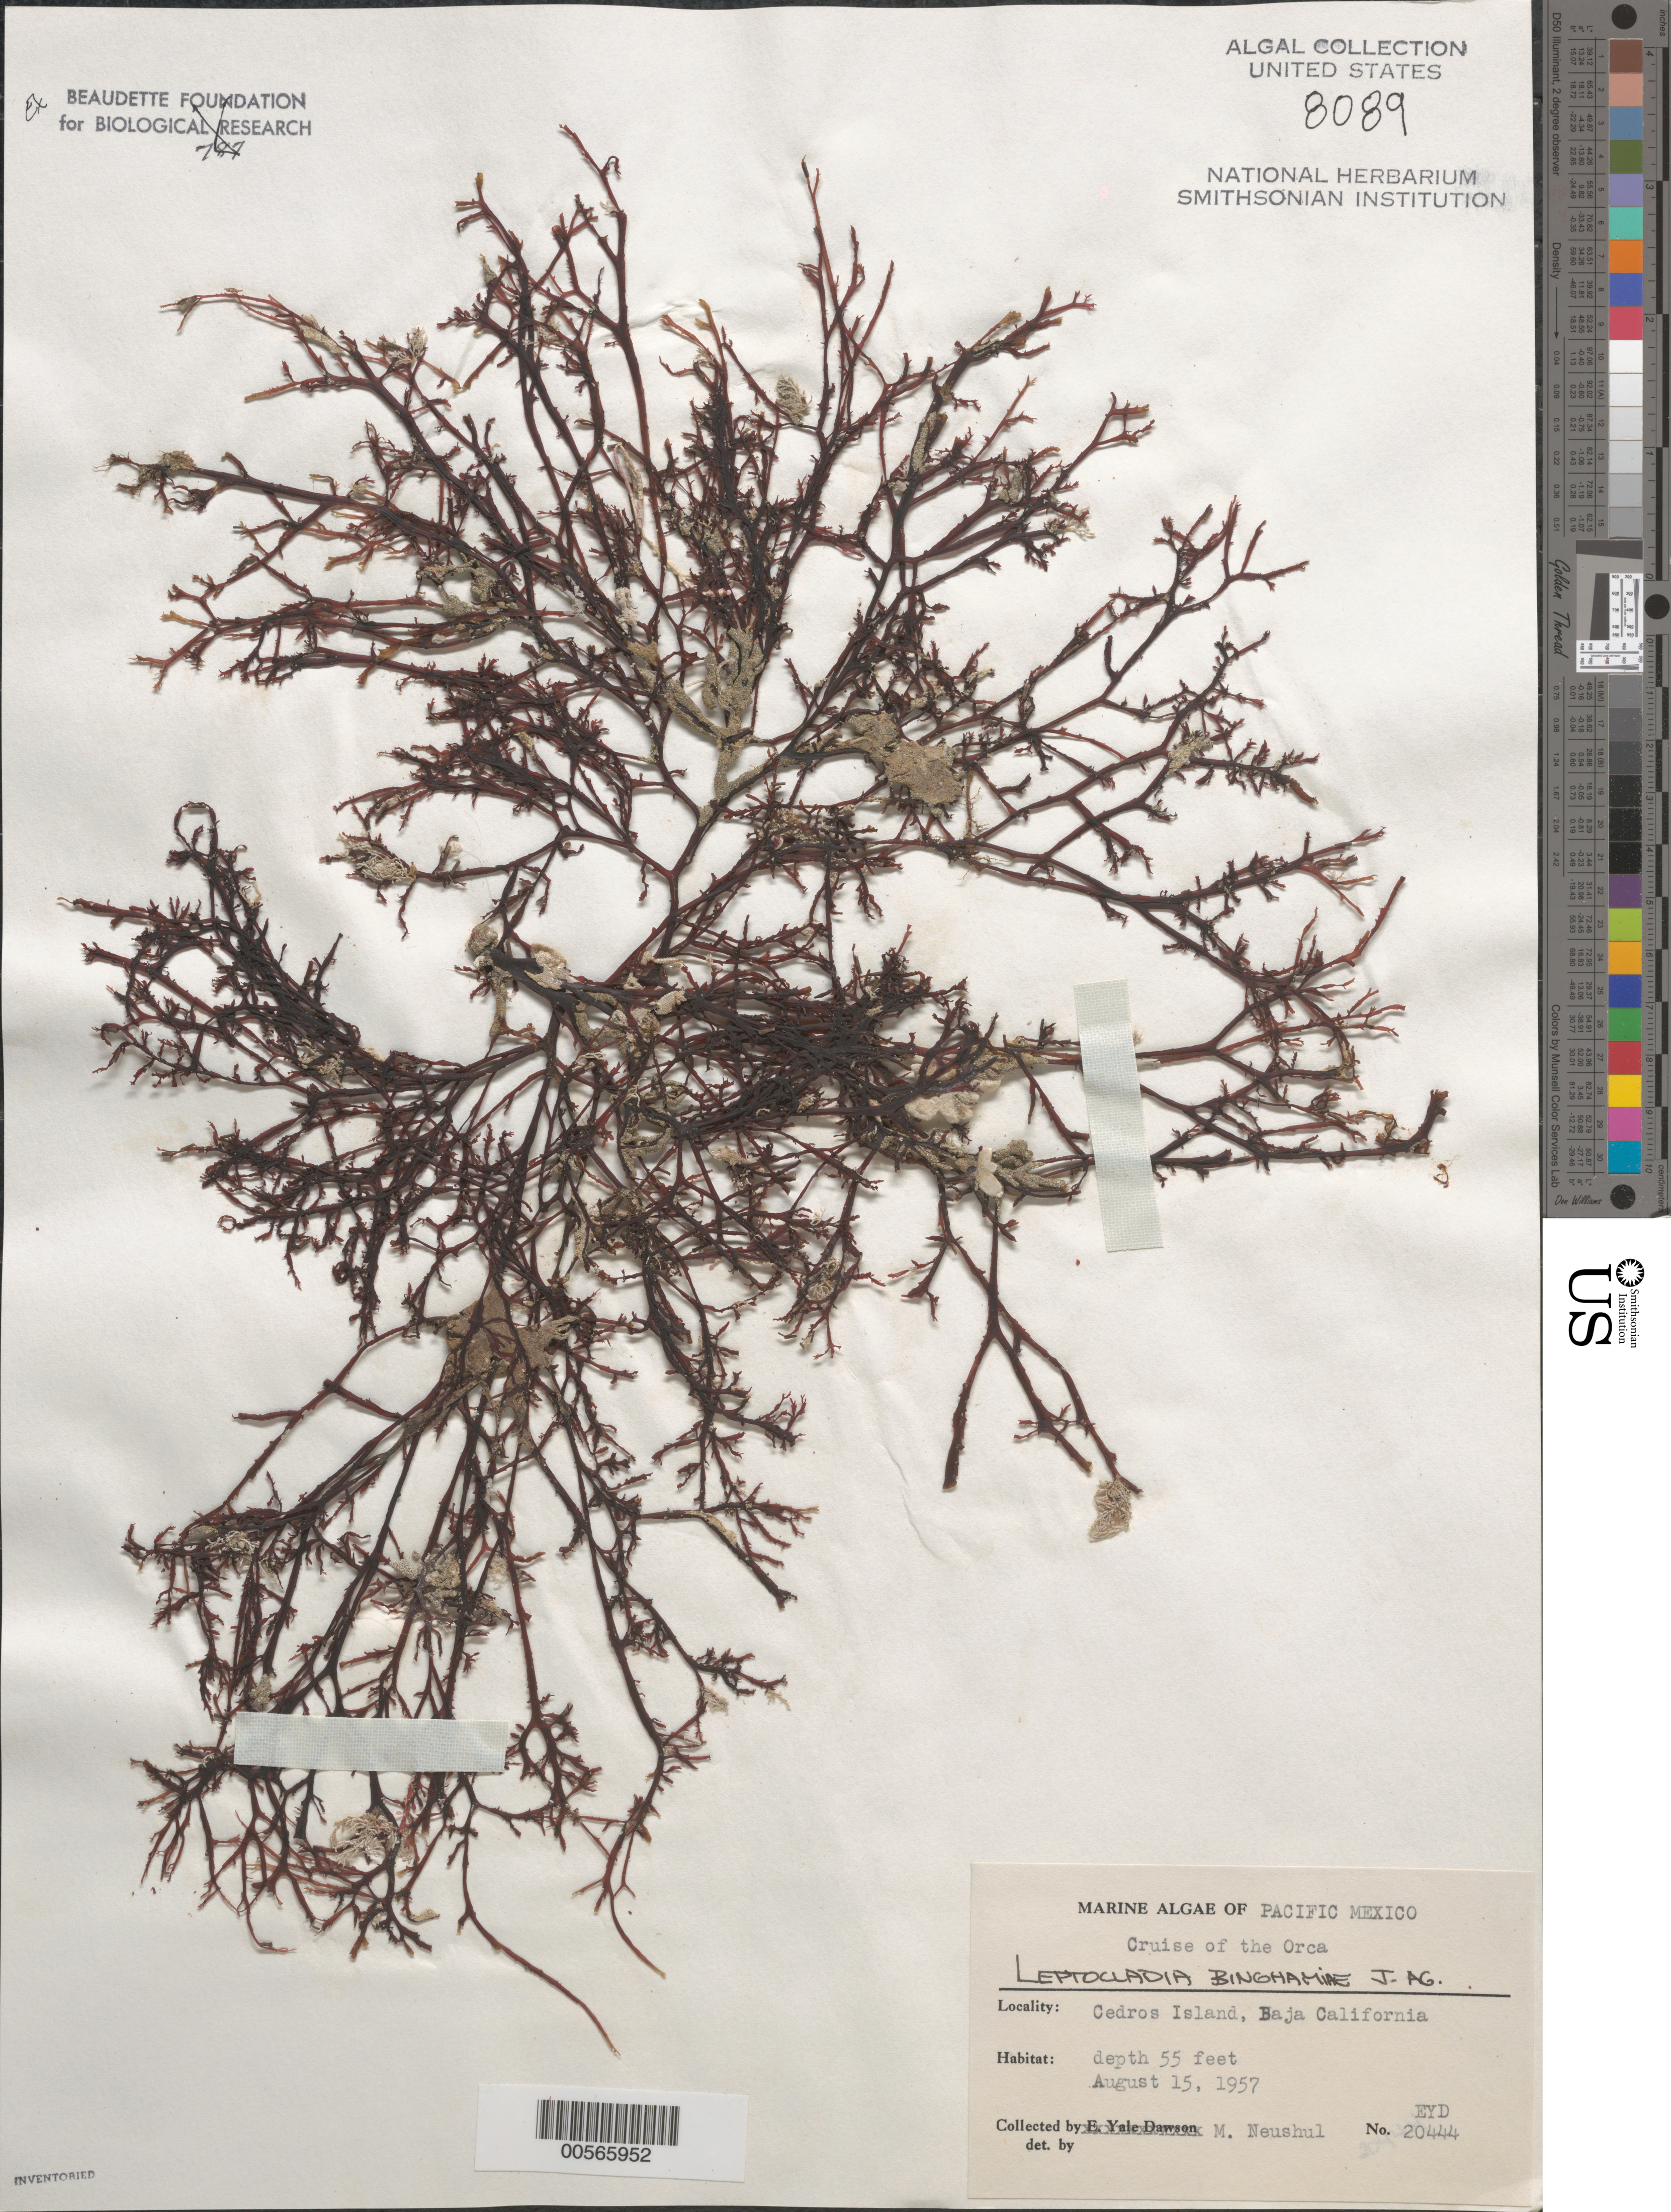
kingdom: Plantae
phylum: Rhodophyta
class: Florideophyceae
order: Gigartinales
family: Dumontiaceae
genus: Leptocladia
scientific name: Leptocladia binghamiae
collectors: W. North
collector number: EYD 20444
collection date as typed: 15 Aug 1957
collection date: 1957-08-15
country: Mexico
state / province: Baja California Norte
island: Isla Cedros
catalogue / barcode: US 8089